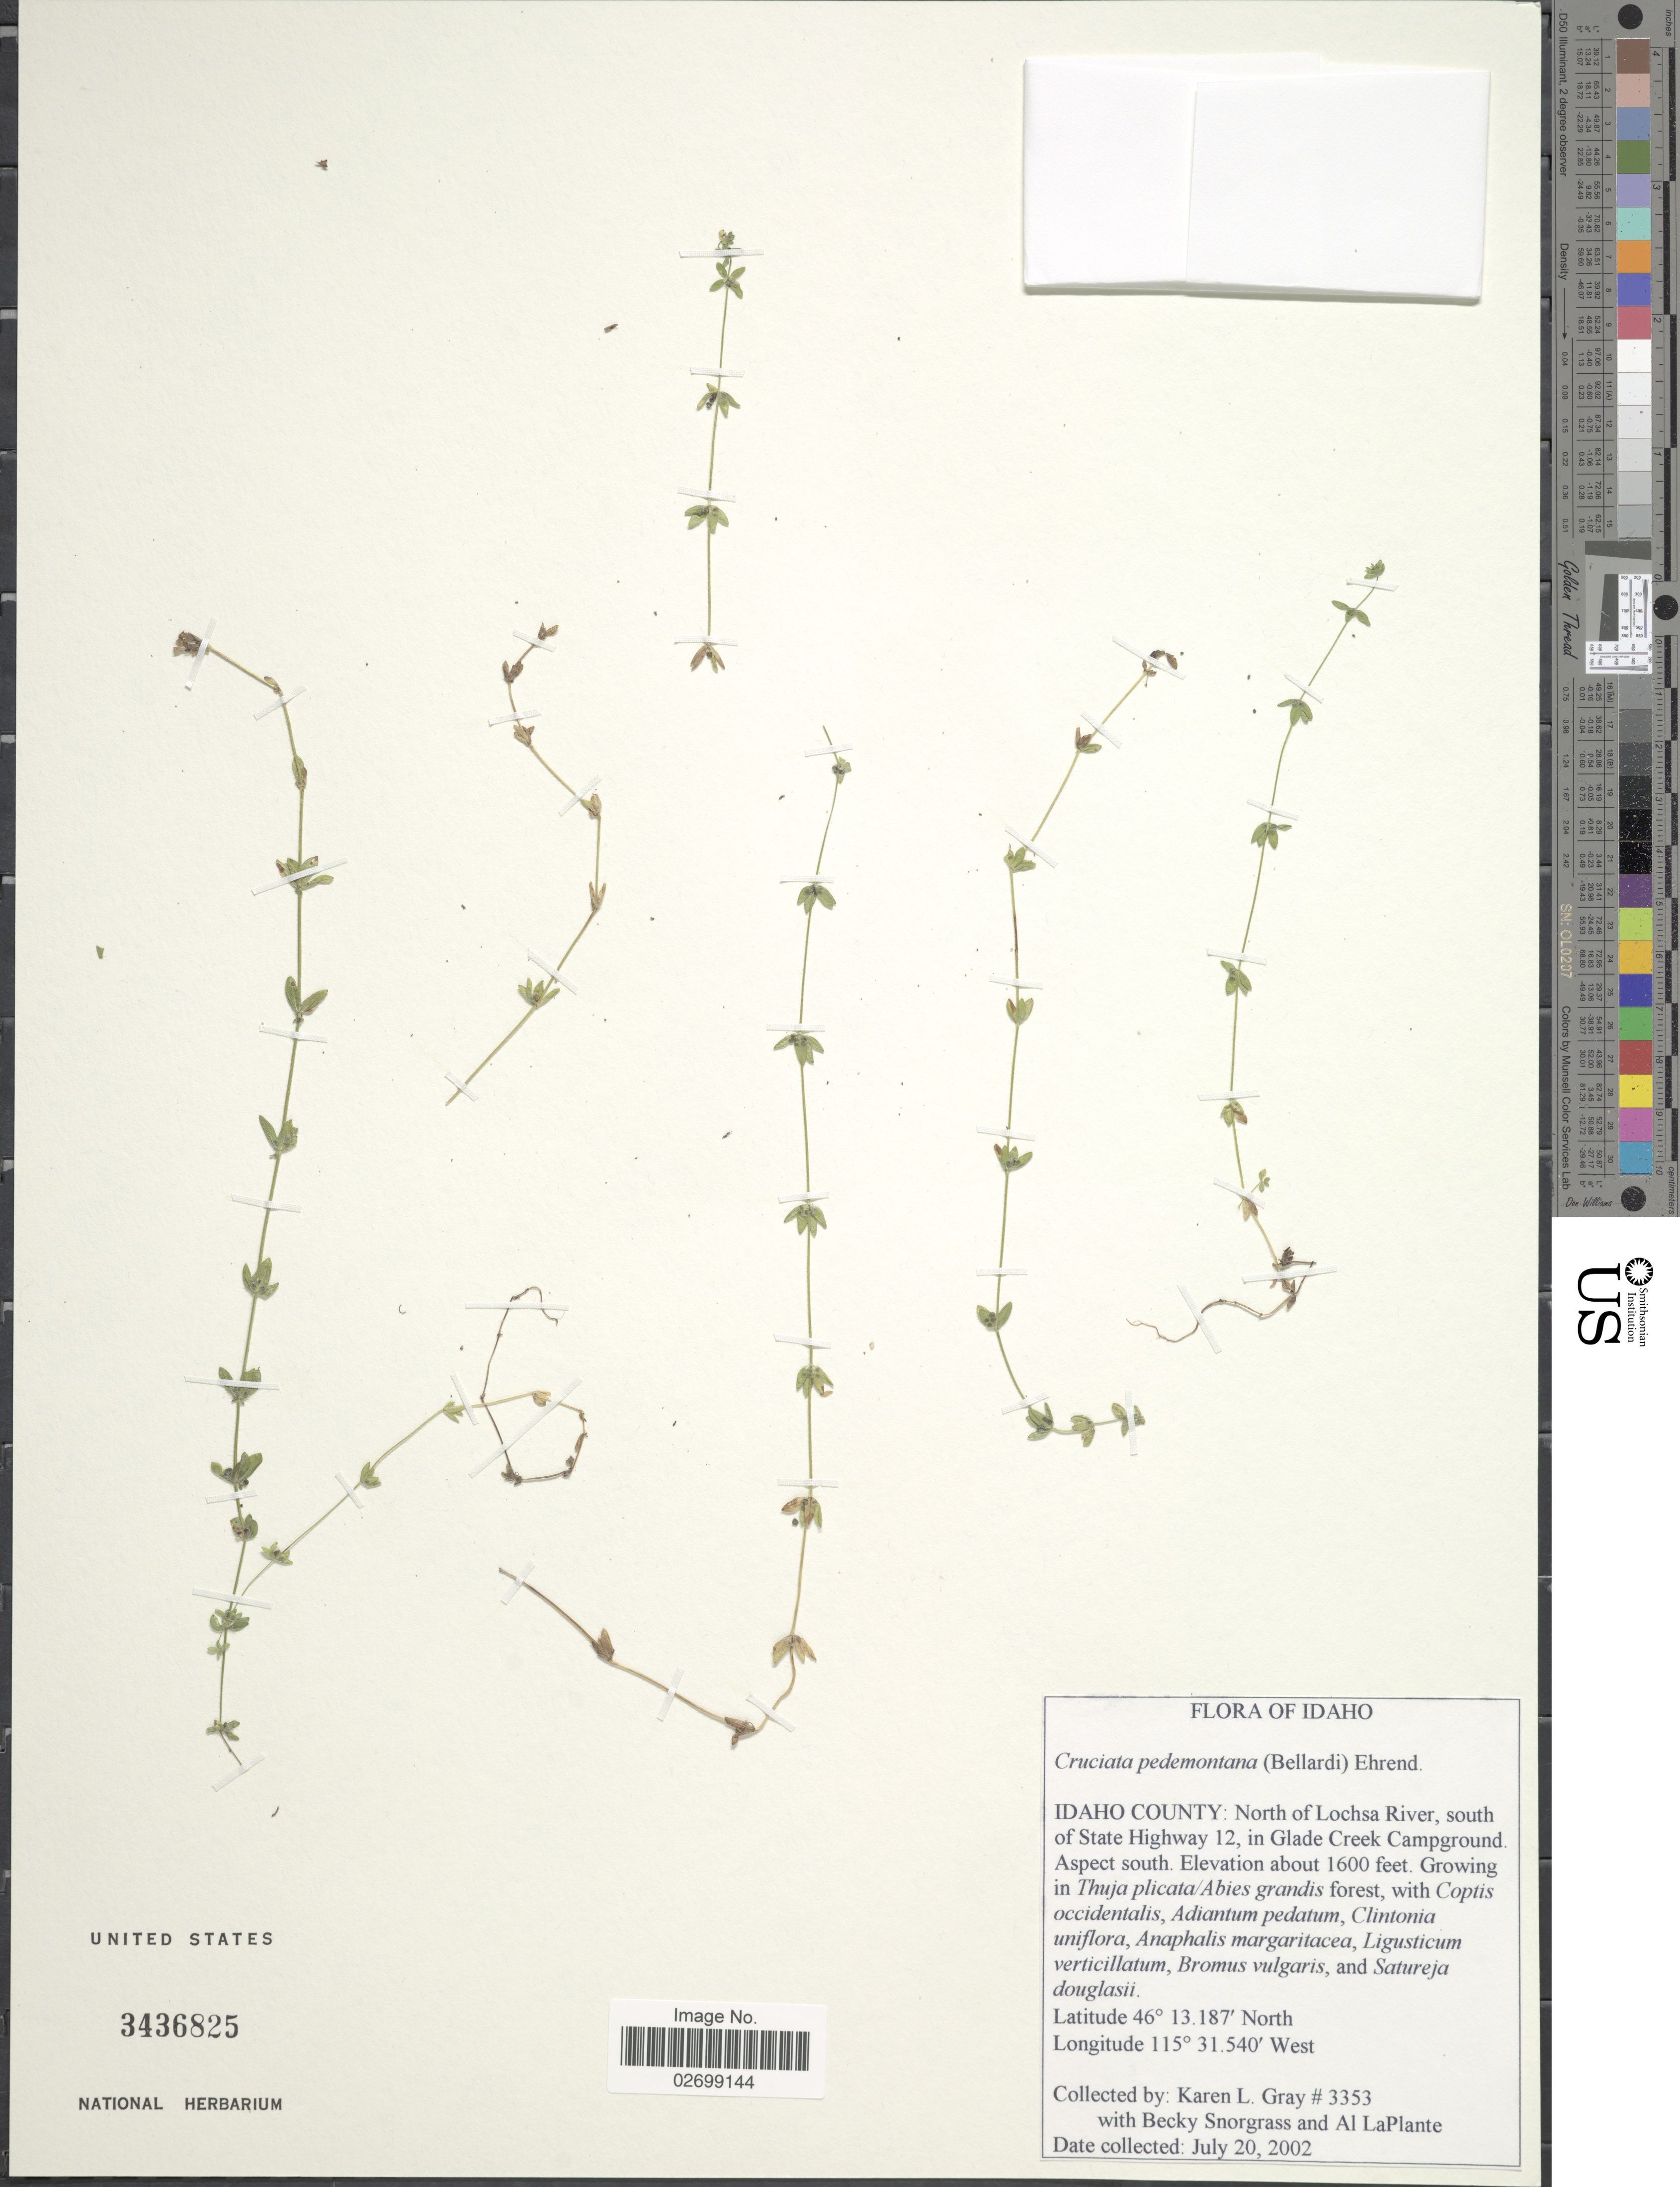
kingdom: Plantae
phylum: Tracheophyta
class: Magnoliopsida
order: Gentianales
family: Rubiaceae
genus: Cruciata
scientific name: Cruciata pedemontana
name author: (Bellardi) Ehrend.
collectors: K. L. Gray, B. Snorgrass & A. LaPlante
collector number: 3353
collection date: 2002-07-20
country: United States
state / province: Idaho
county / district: Idaho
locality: North of Lochsa River, south of State Highway 12, in Glade Creek Campground, Aspect south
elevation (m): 488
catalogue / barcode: US 3436825